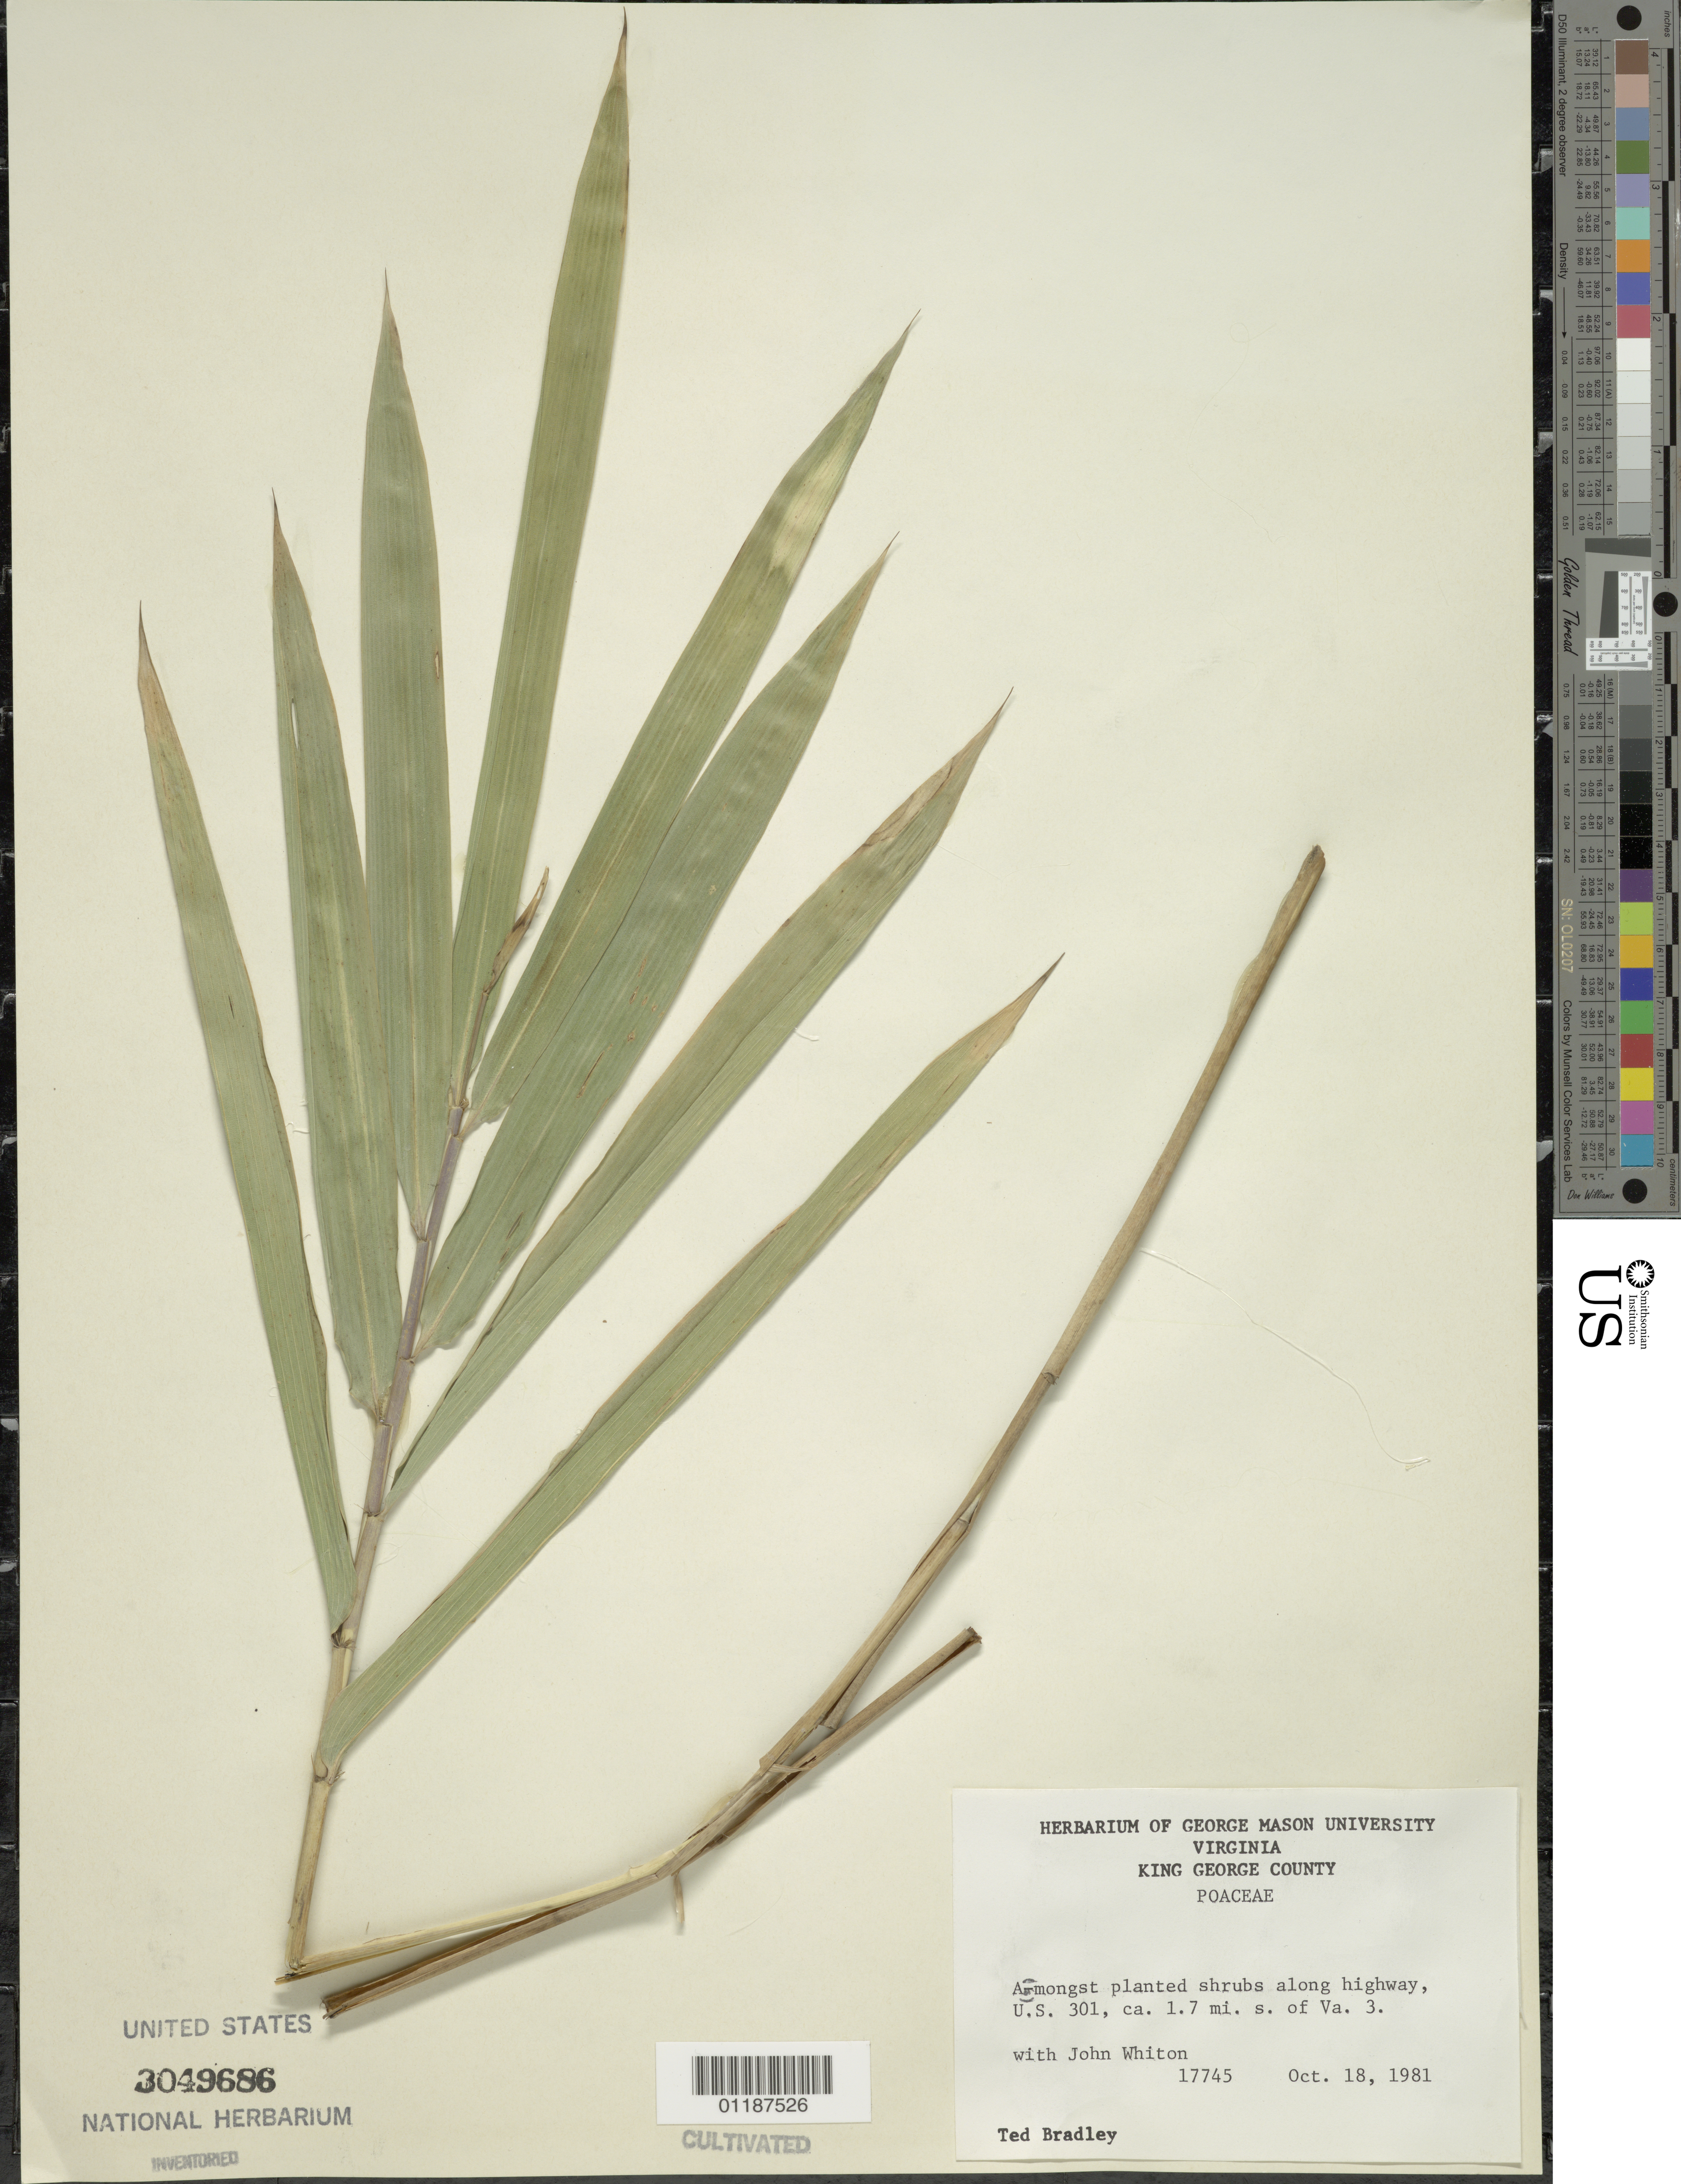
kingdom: Plantae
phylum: Tracheophyta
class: Liliopsida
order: Poales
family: Poaceae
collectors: T. Bradley & J. Whiton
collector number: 17745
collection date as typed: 18 Oct 1981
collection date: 1981-10-18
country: United States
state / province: Virginia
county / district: King George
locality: U.S 301, ca. 1.7 minutes south of Va. 3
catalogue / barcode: US 3049686